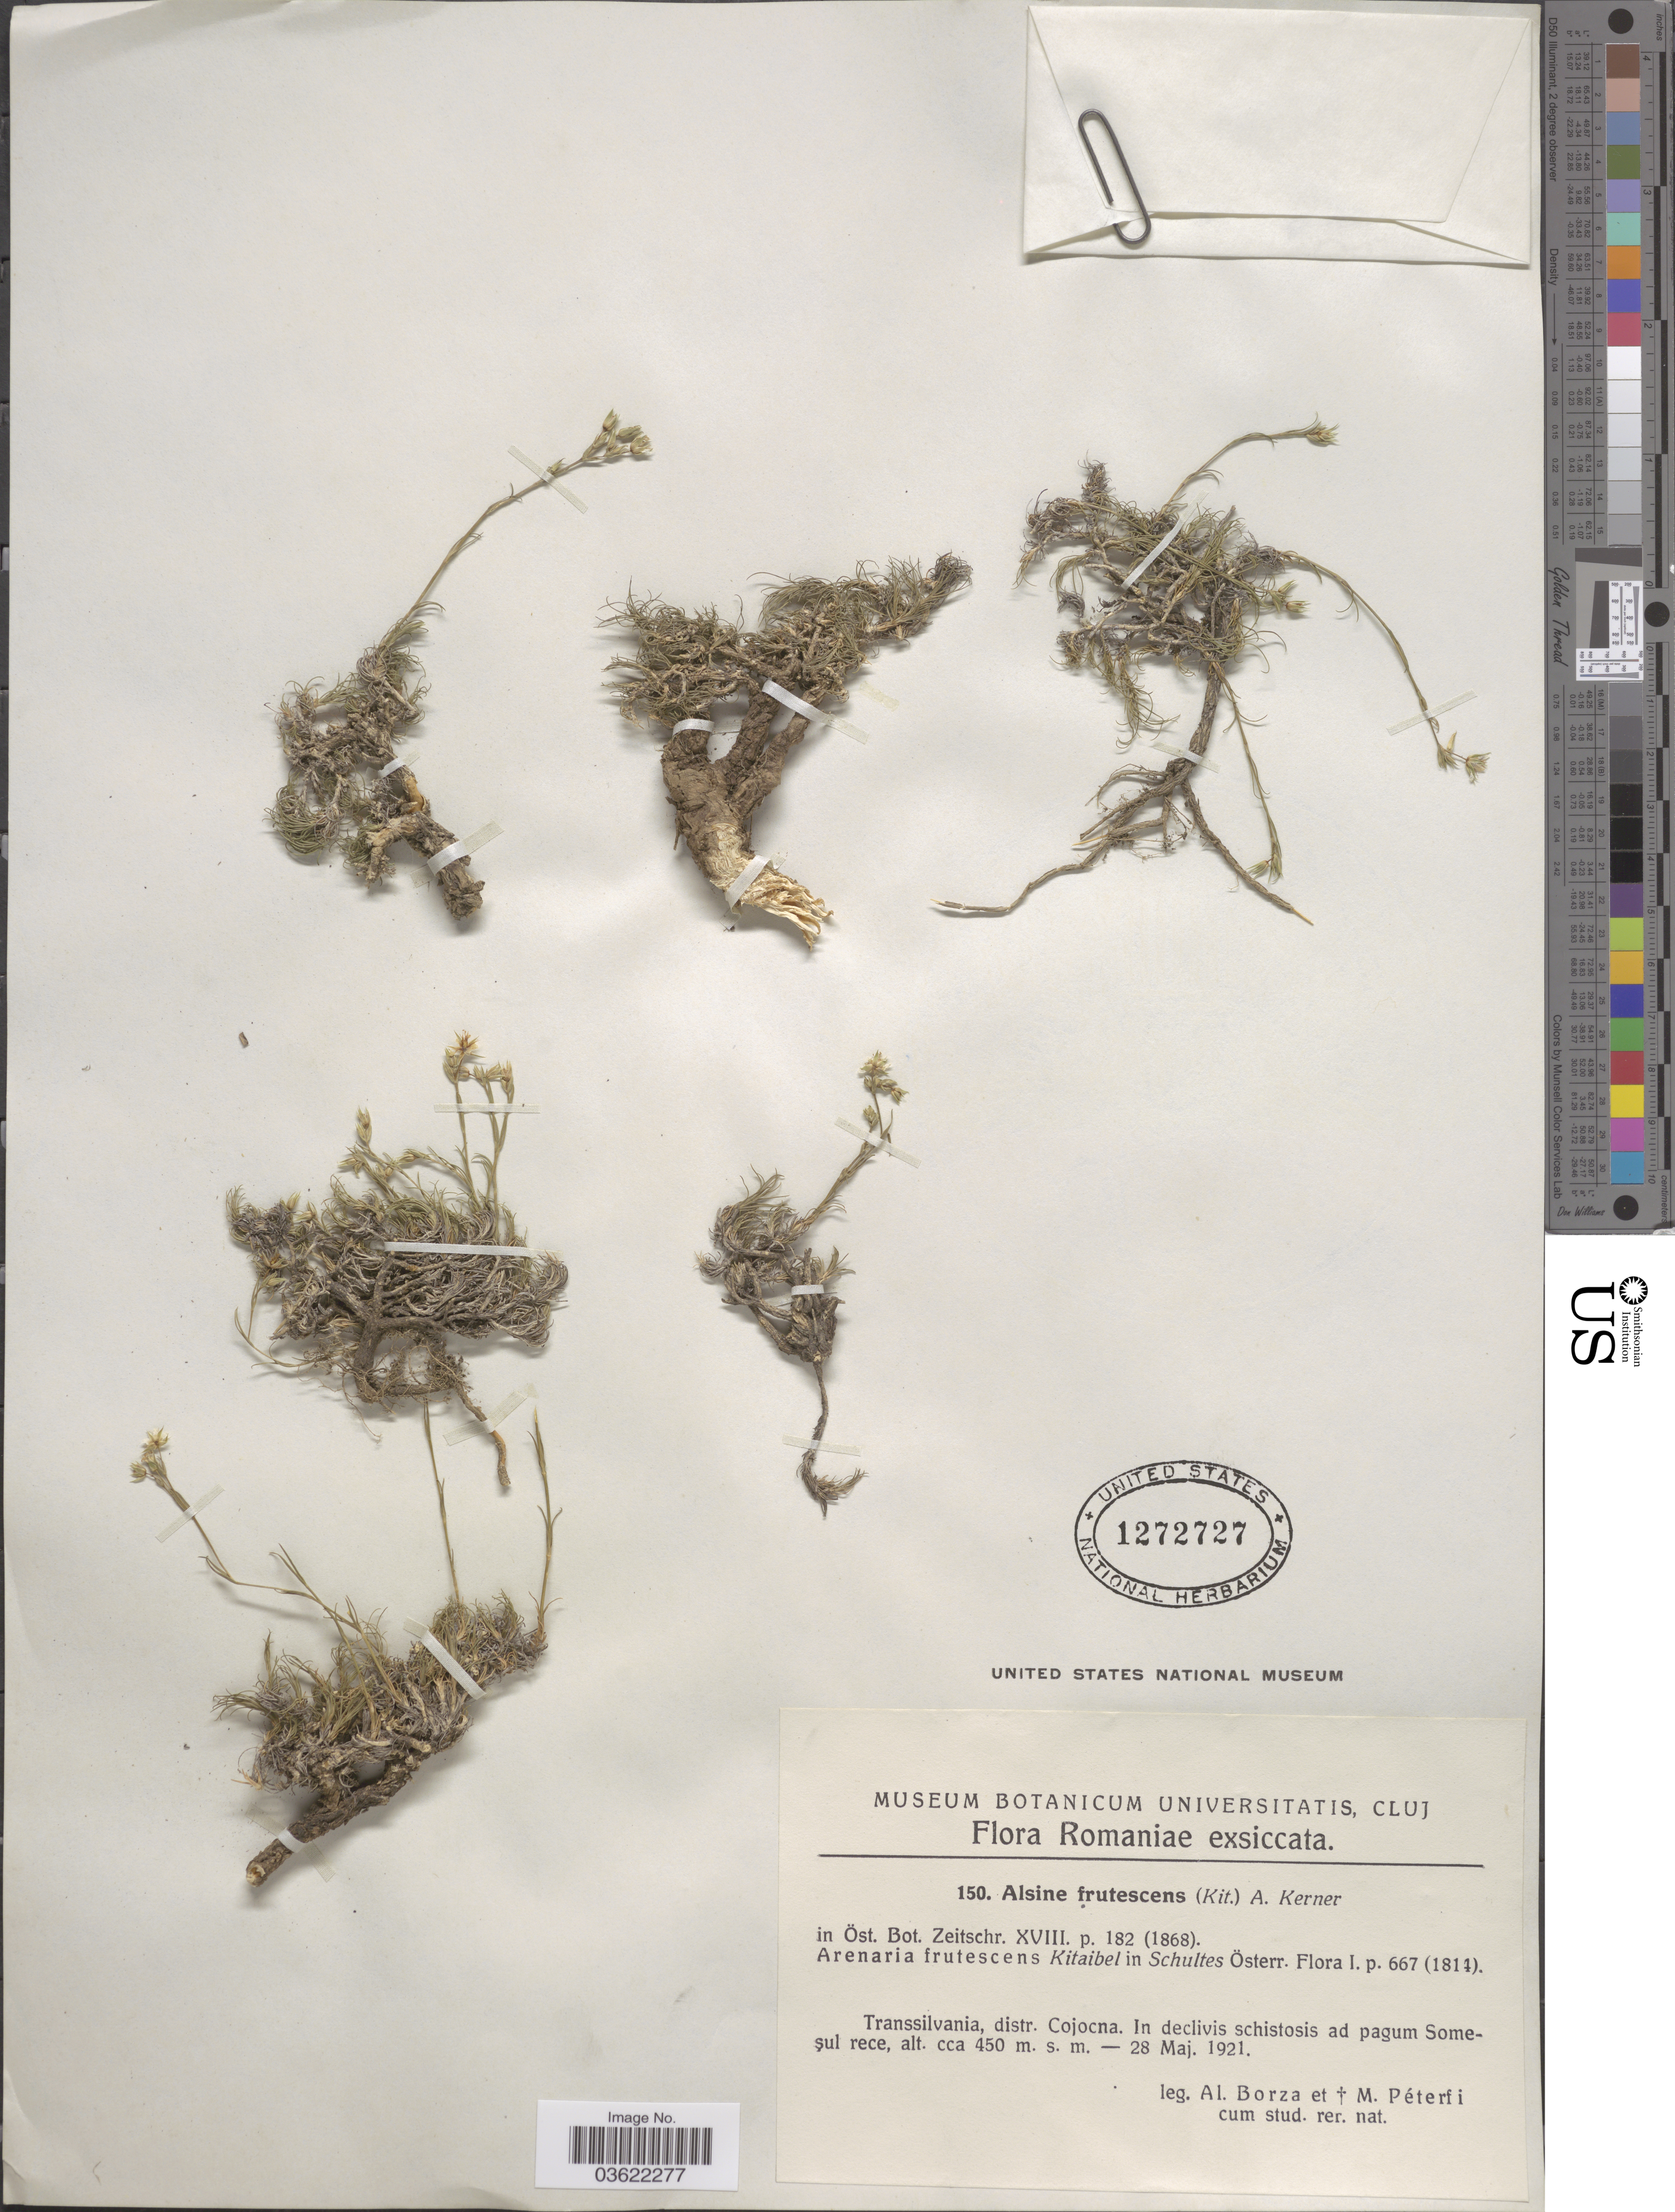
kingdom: Plantae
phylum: Tracheophyta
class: Magnoliopsida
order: Caryophyllales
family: Caryophyllaceae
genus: Arenaria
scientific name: Arenaria frutescens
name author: Kit.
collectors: A. Borza & M. Péterfi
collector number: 150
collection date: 1921-05-28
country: Romania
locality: Transsilvania, distr. Cojocna. In declivis schistosis ad pagum Someşul rece.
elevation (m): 450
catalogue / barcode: US 1272727